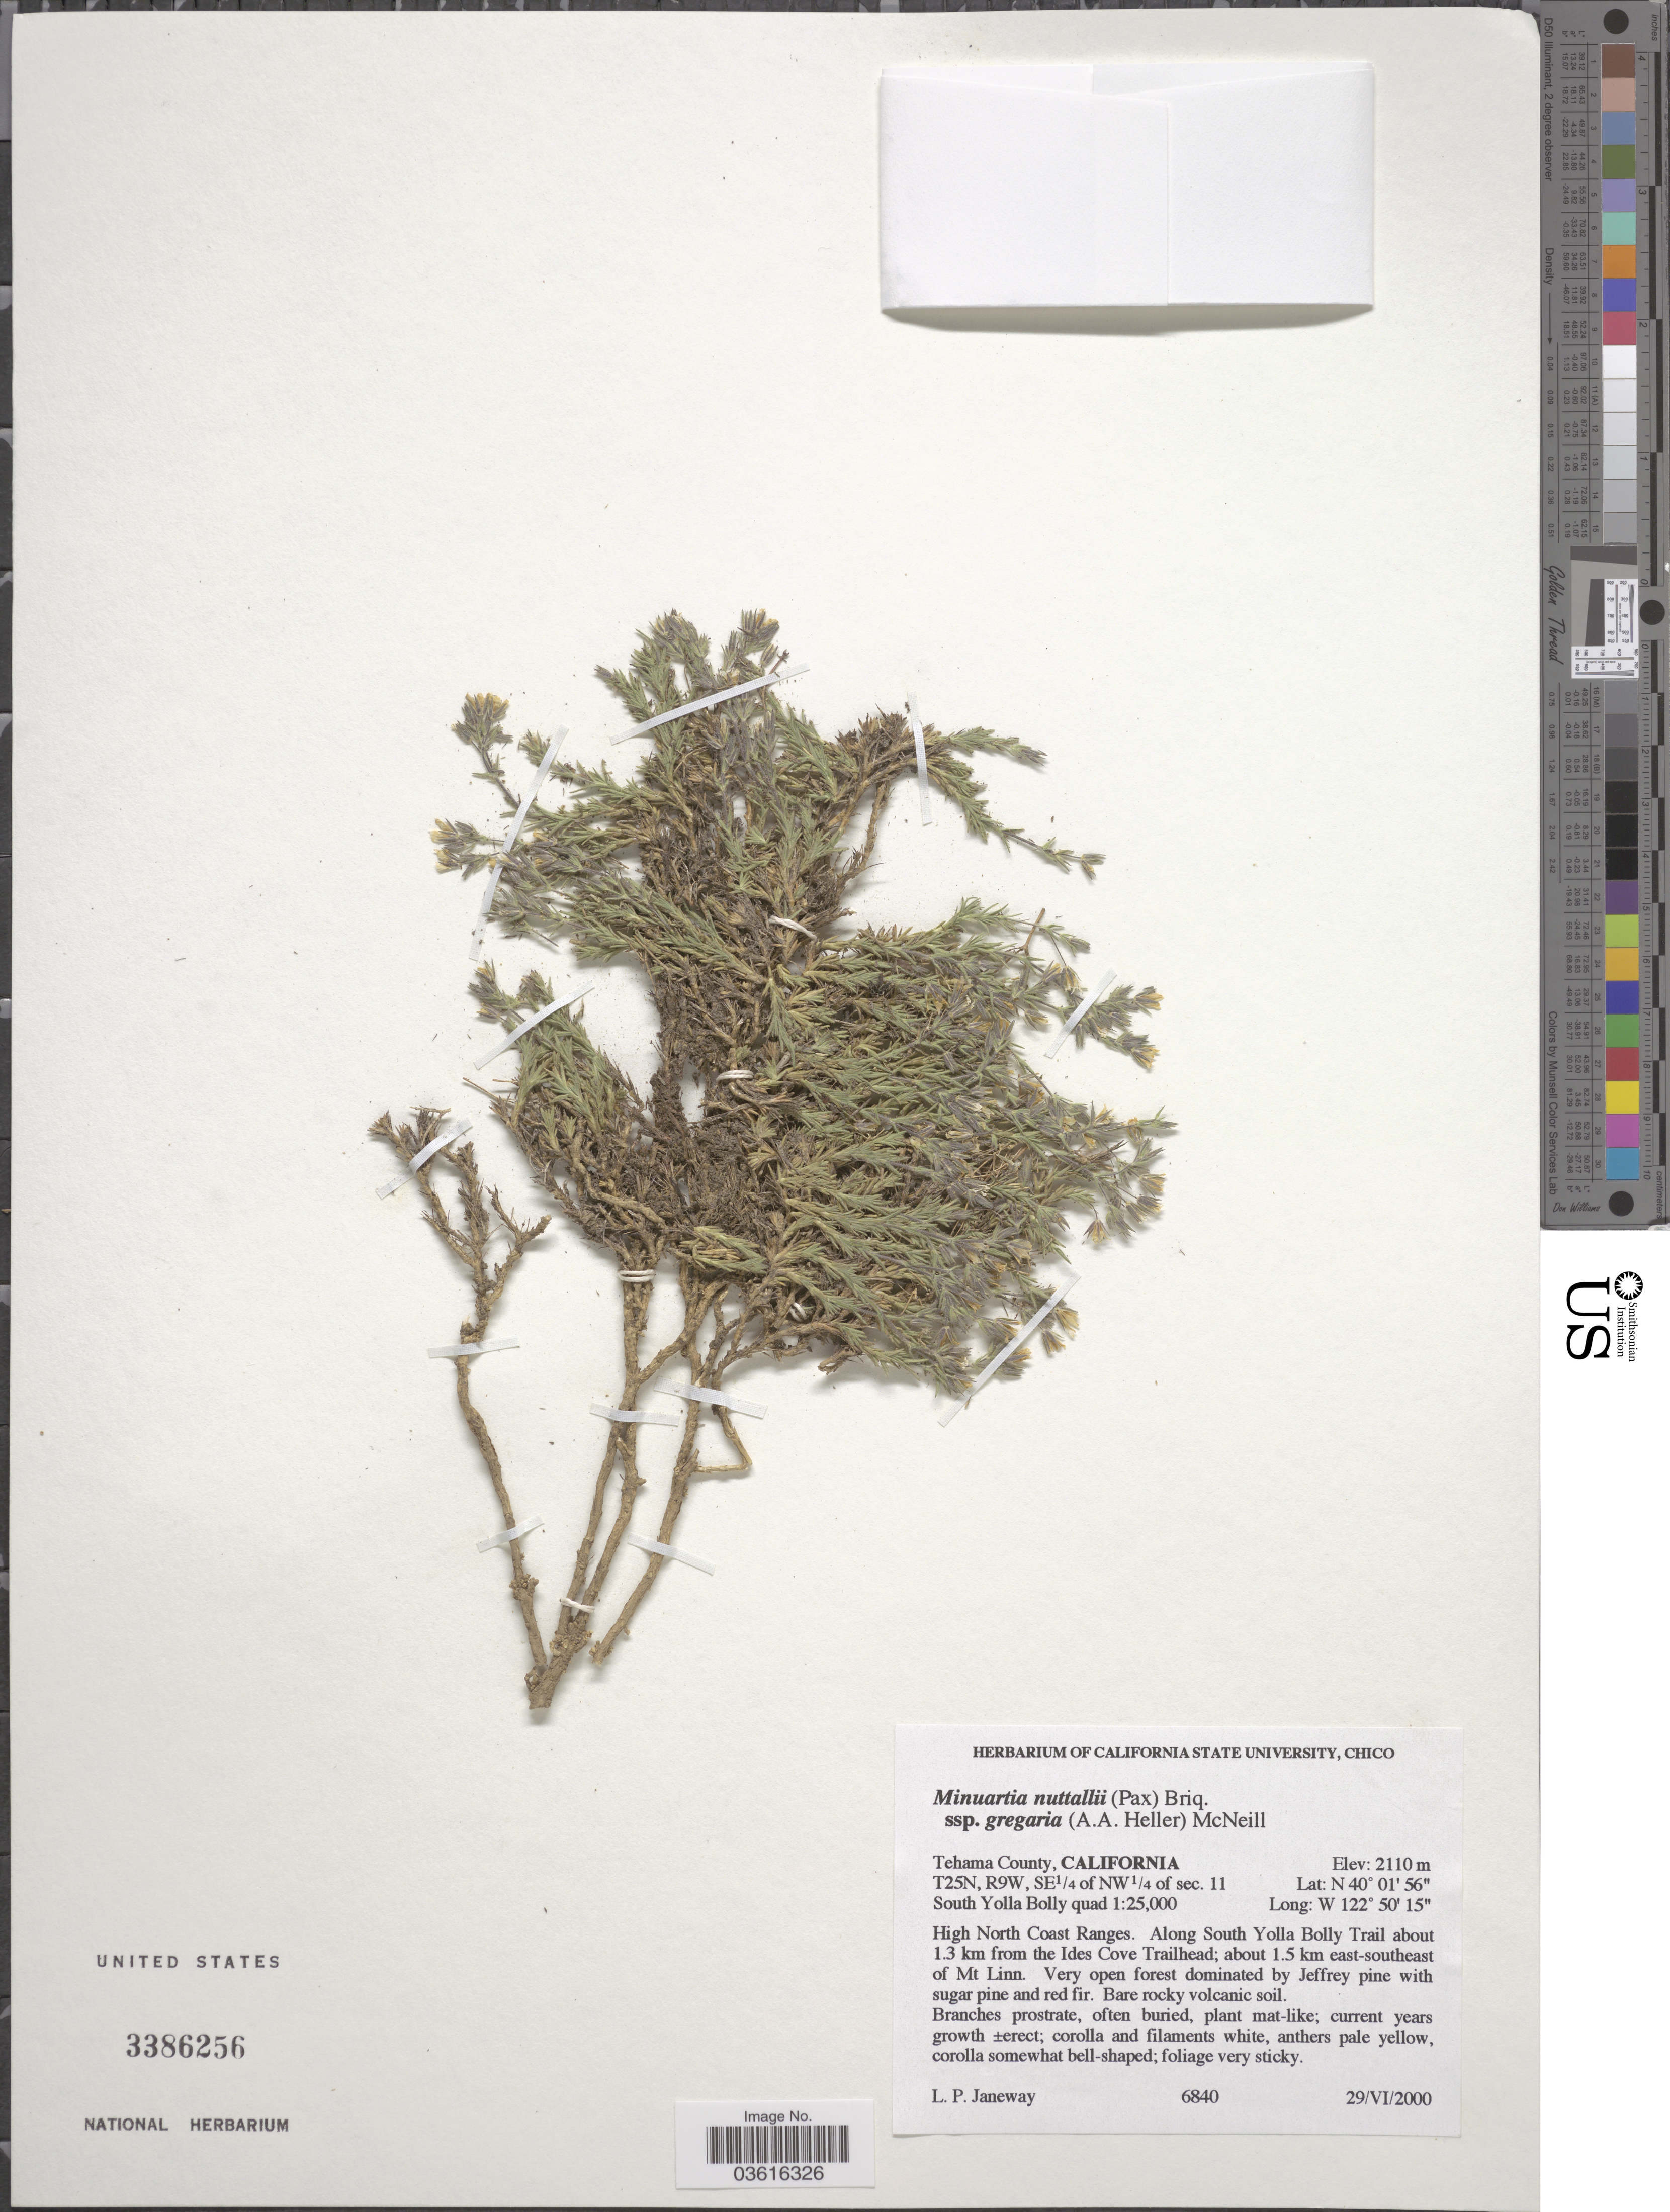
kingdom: Plantae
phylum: Tracheophyta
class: Magnoliopsida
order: Caryophyllales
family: Caryophyllaceae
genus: Minuartia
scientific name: Minuartia nuttallii subsp. gregaria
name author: (A. Heller) McNeill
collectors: L. P. Janeway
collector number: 6840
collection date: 2000-06-29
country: United States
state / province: California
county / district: Tehama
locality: Tehama County. T25N, R9W, SE¼ of NW¼ of sec 11. South Yolla Bolly quad 1:25,000. High north Coast Ranges. Along South Yolla Bolly Trail about 1.3 km from the Ides Cove Trailhead; about 1.5 km east-southeast of Mt Linn.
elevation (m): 2110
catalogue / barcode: US 3386256